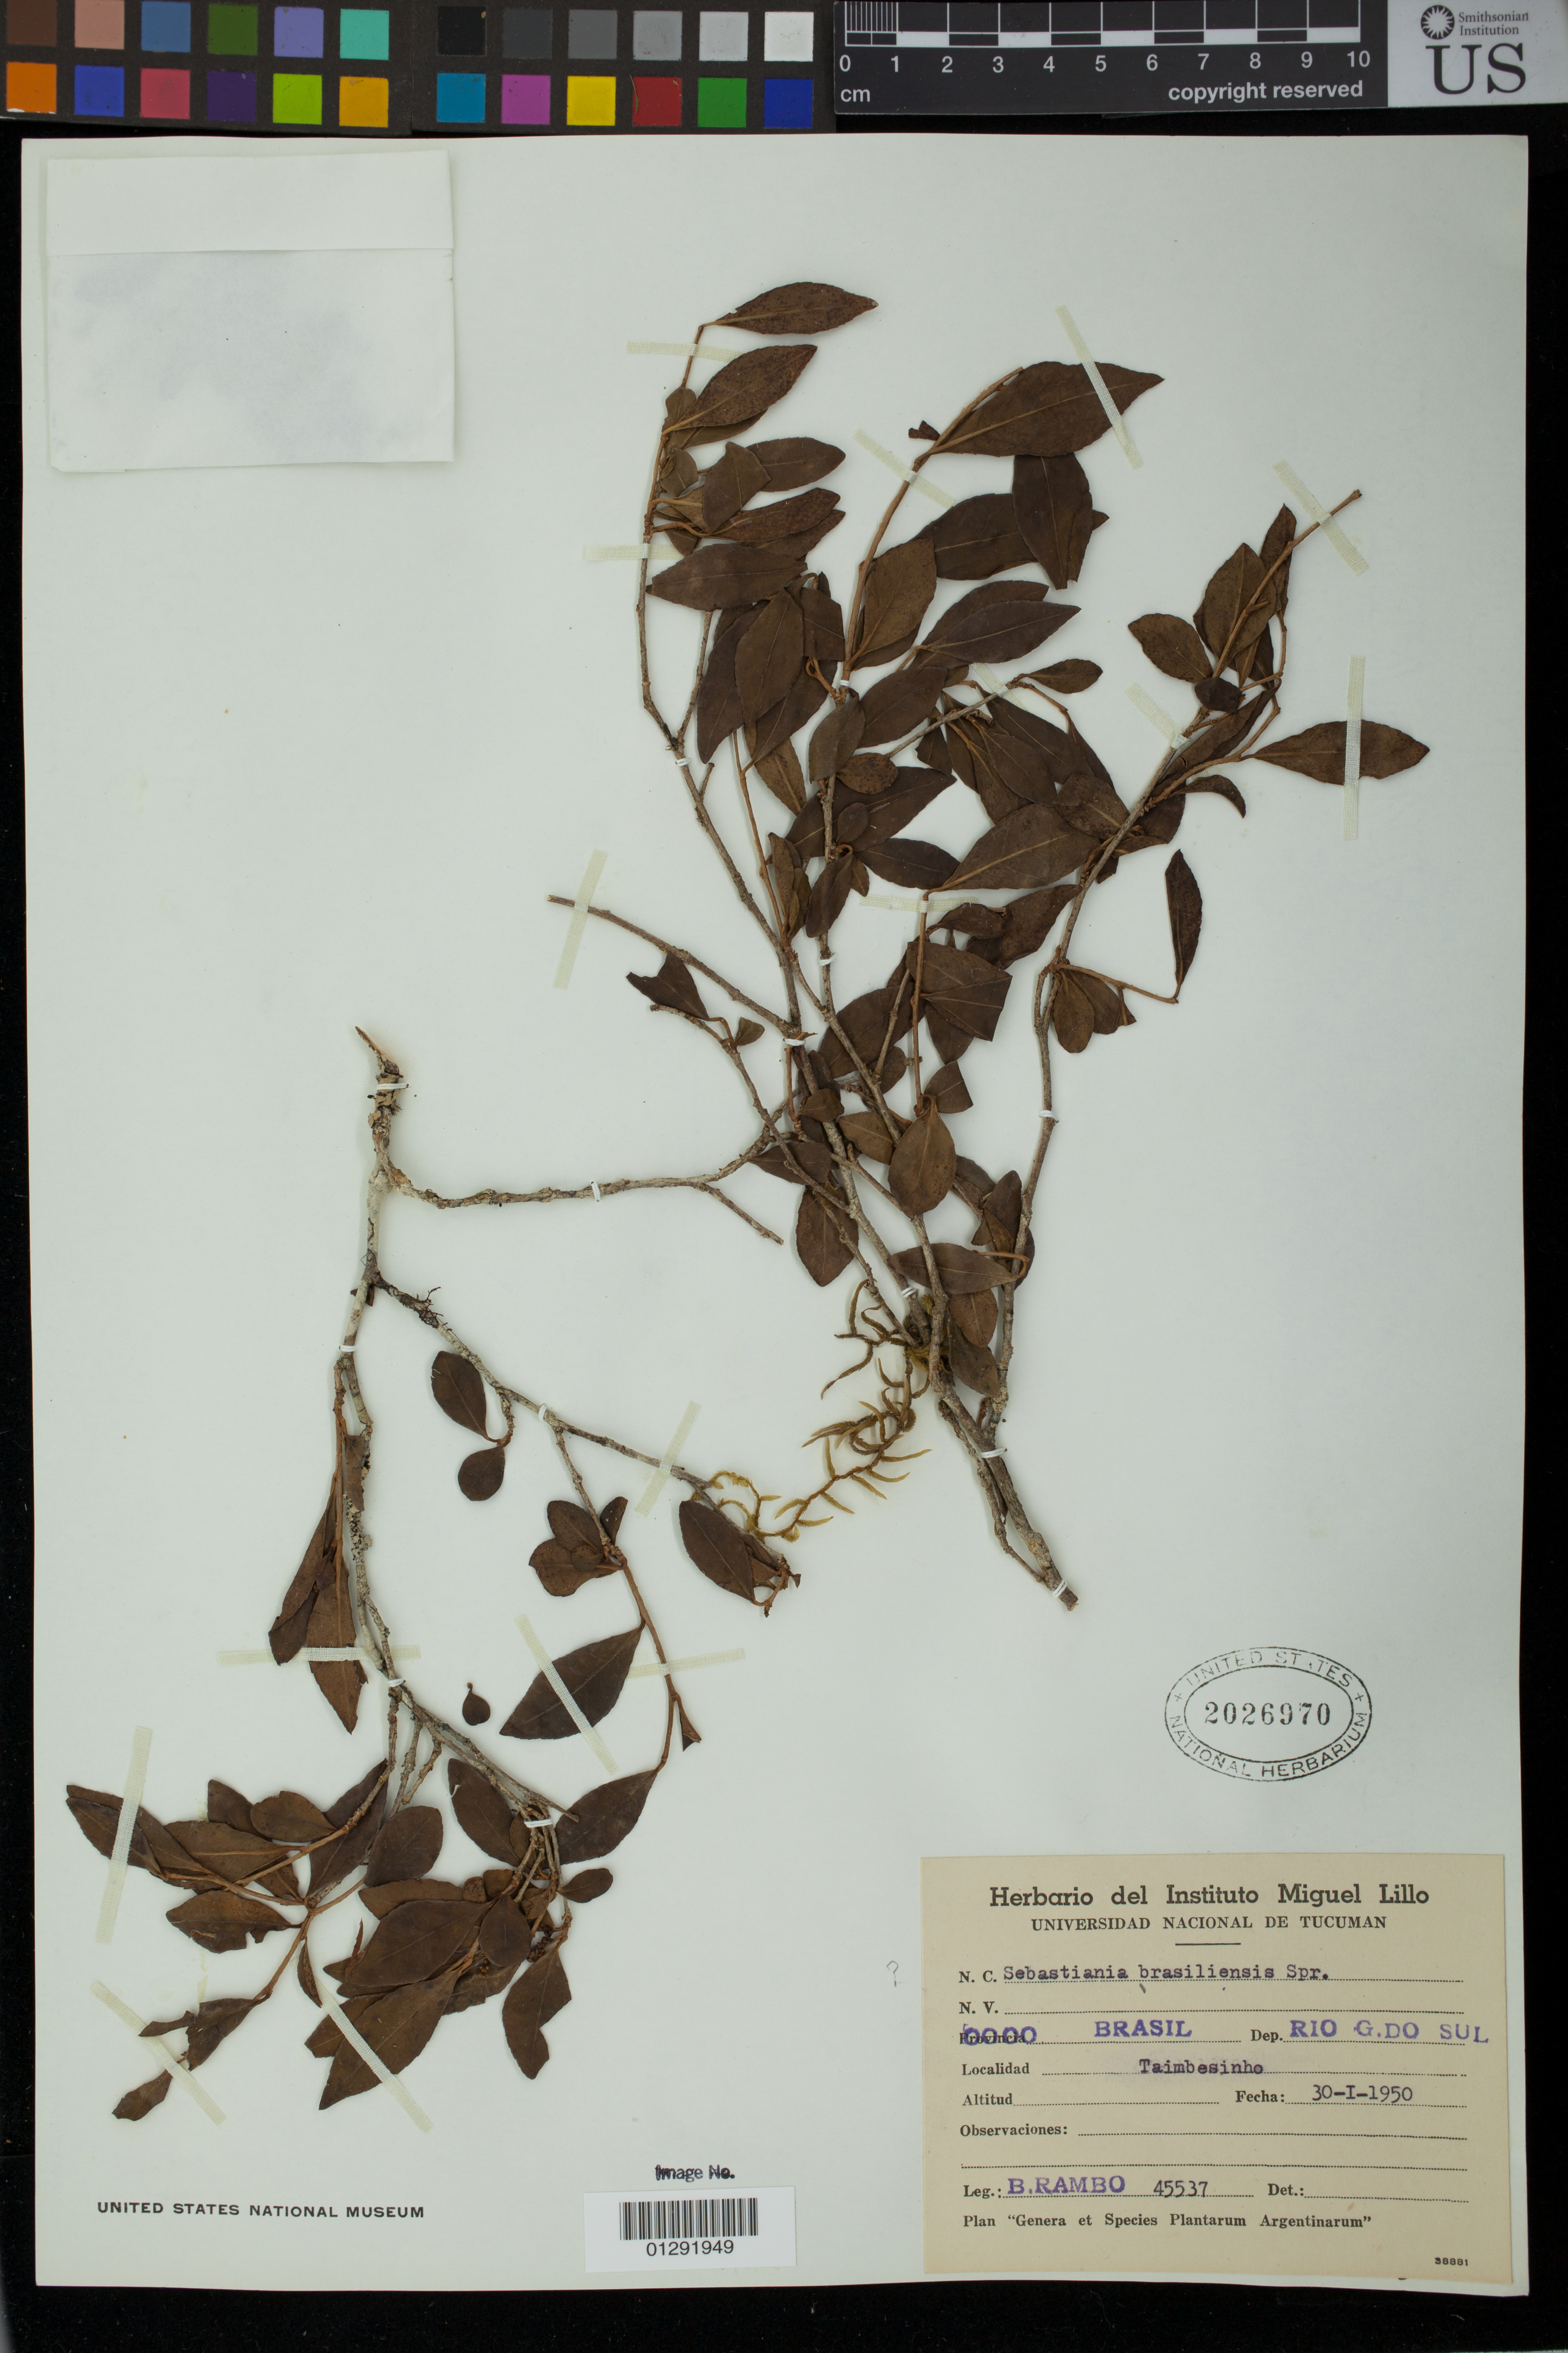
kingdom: Plantae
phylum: Tracheophyta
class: Magnoliopsida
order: Malpighiales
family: Euphorbiaceae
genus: Sebastiania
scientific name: Sebastiania sp.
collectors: B. Rambe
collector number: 45537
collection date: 1950-01-30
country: Brazil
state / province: Rio Grande do Sul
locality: taimbesinho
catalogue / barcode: US 2026970